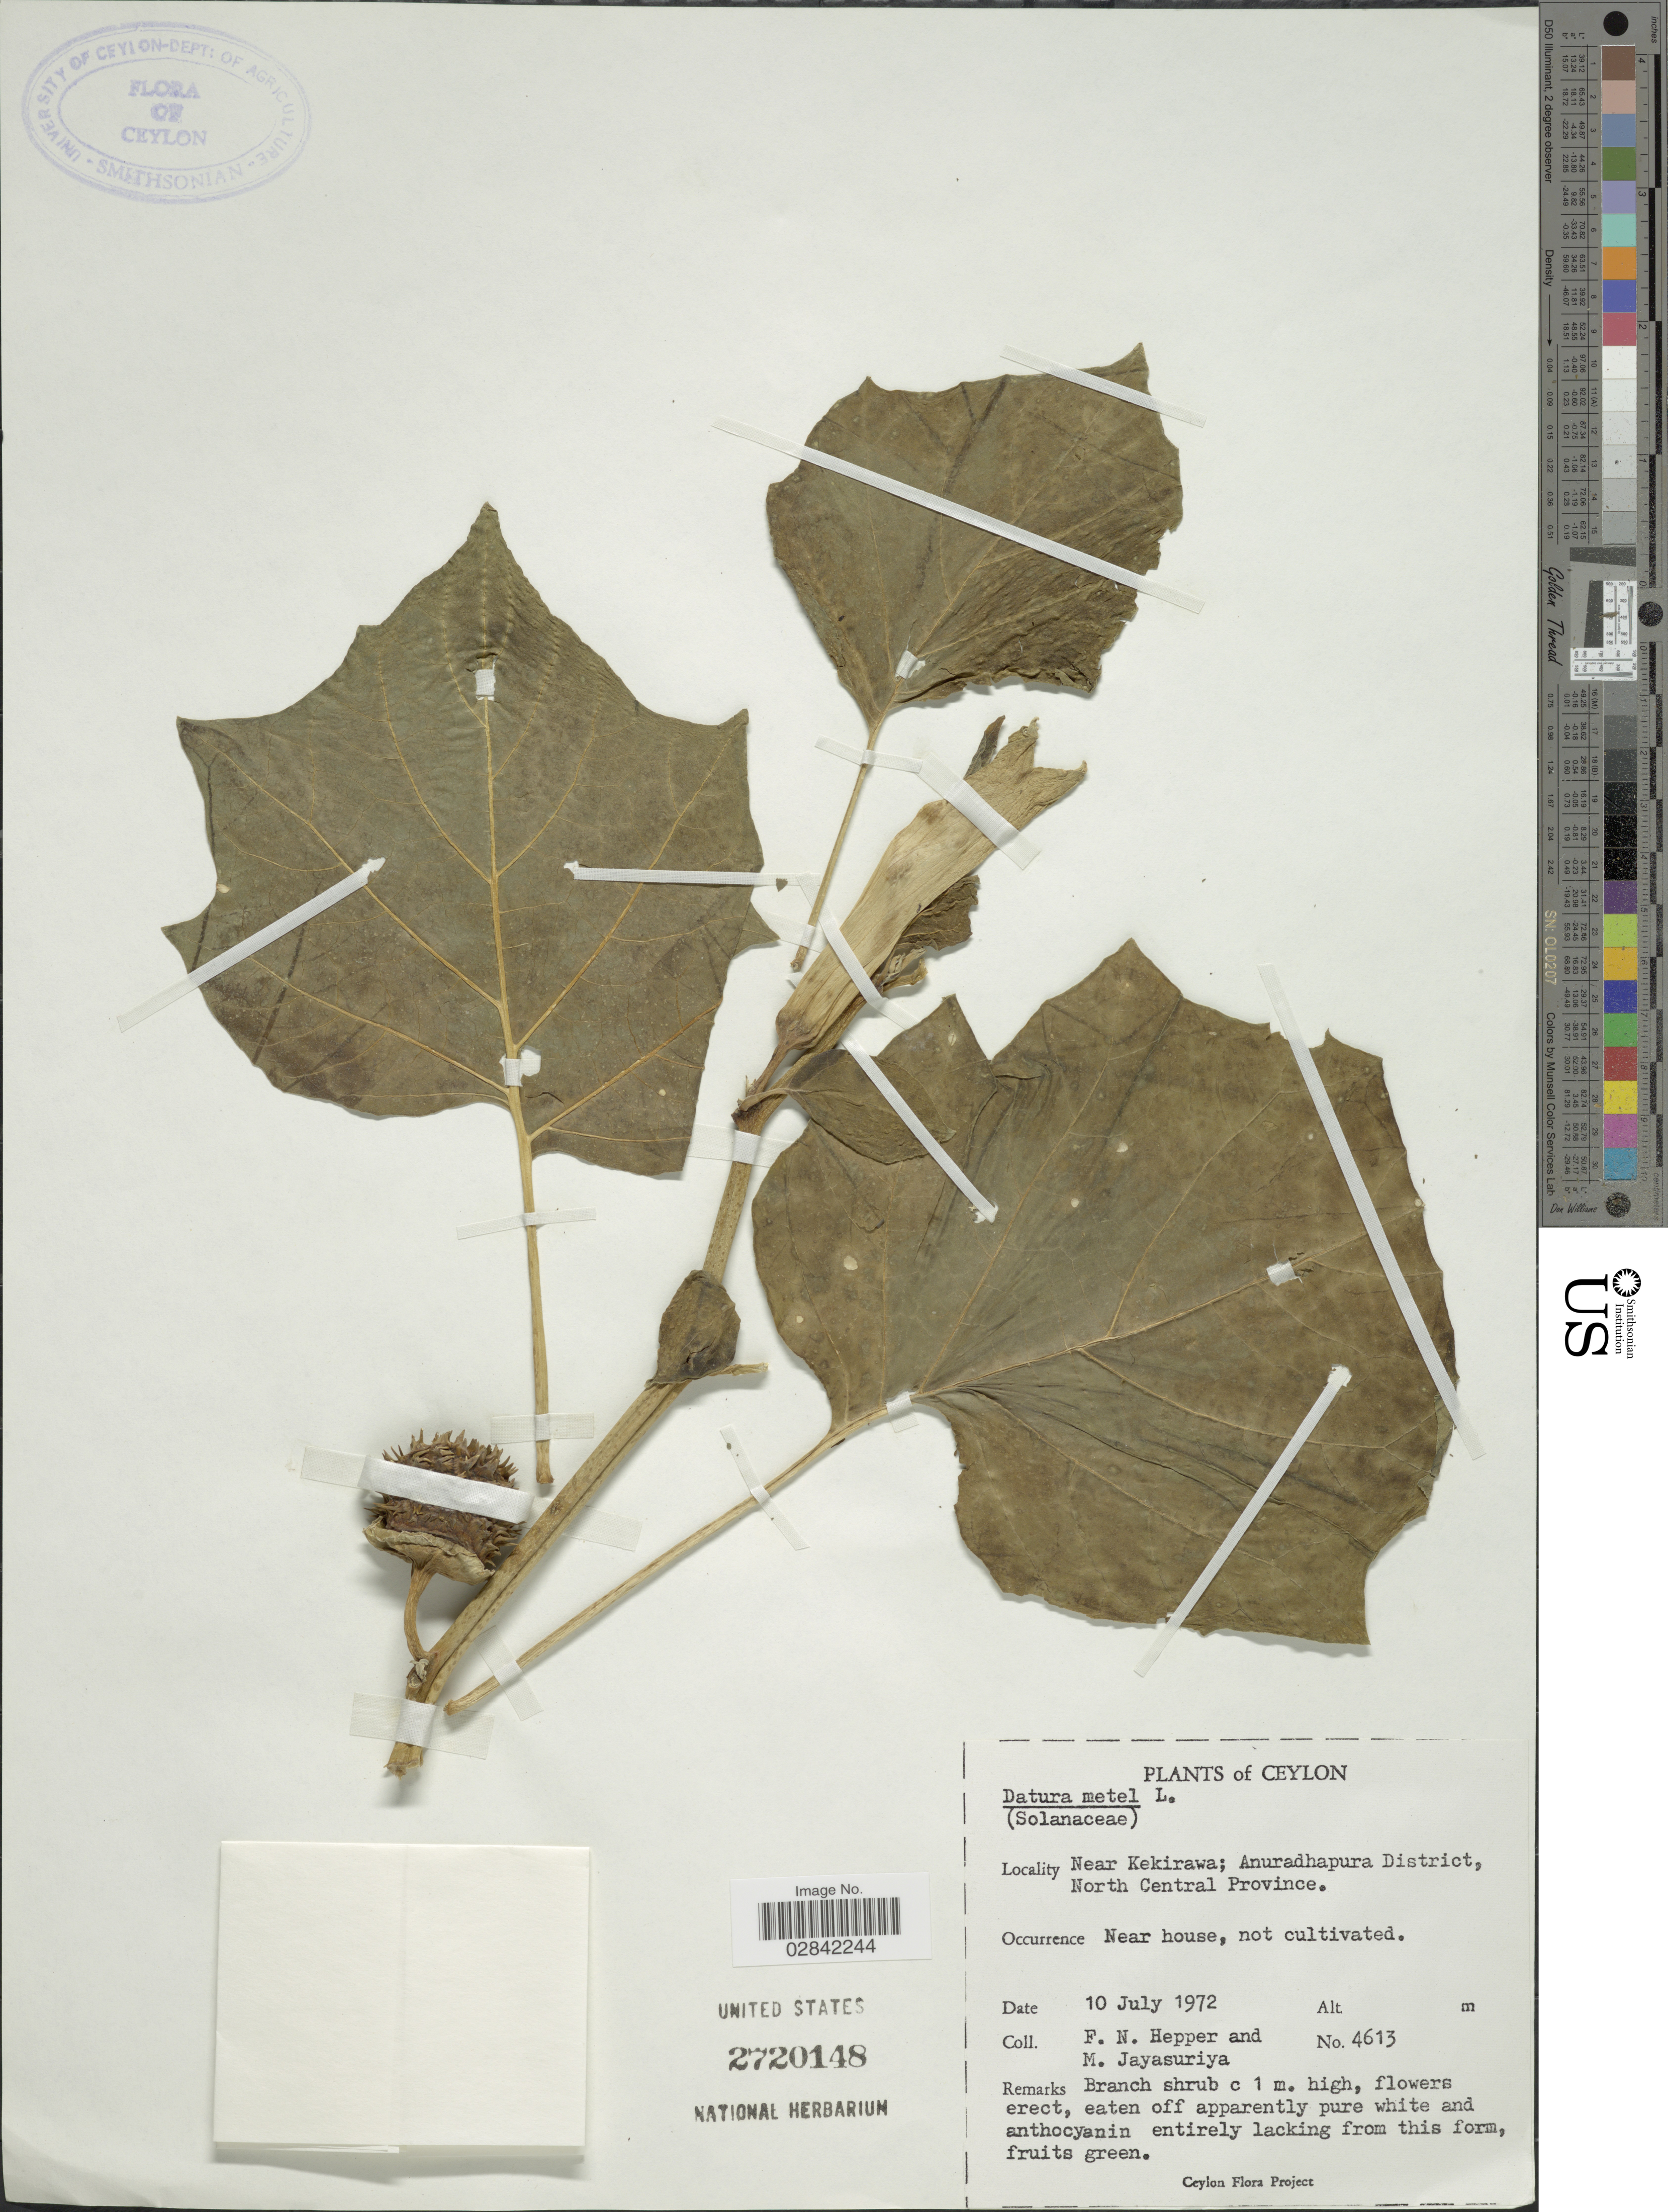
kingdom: Plantae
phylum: Tracheophyta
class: Magnoliopsida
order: Solanales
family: Solanaceae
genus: Datura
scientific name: Datura metel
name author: L.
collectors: F. Hepper & M. Jayasuriya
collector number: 4613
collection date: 1972-07-10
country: Sri Lanka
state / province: North Central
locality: Ceylon, Near Kekirawa; Anuradhapura District, North Central Province, Near house.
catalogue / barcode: US 2720148